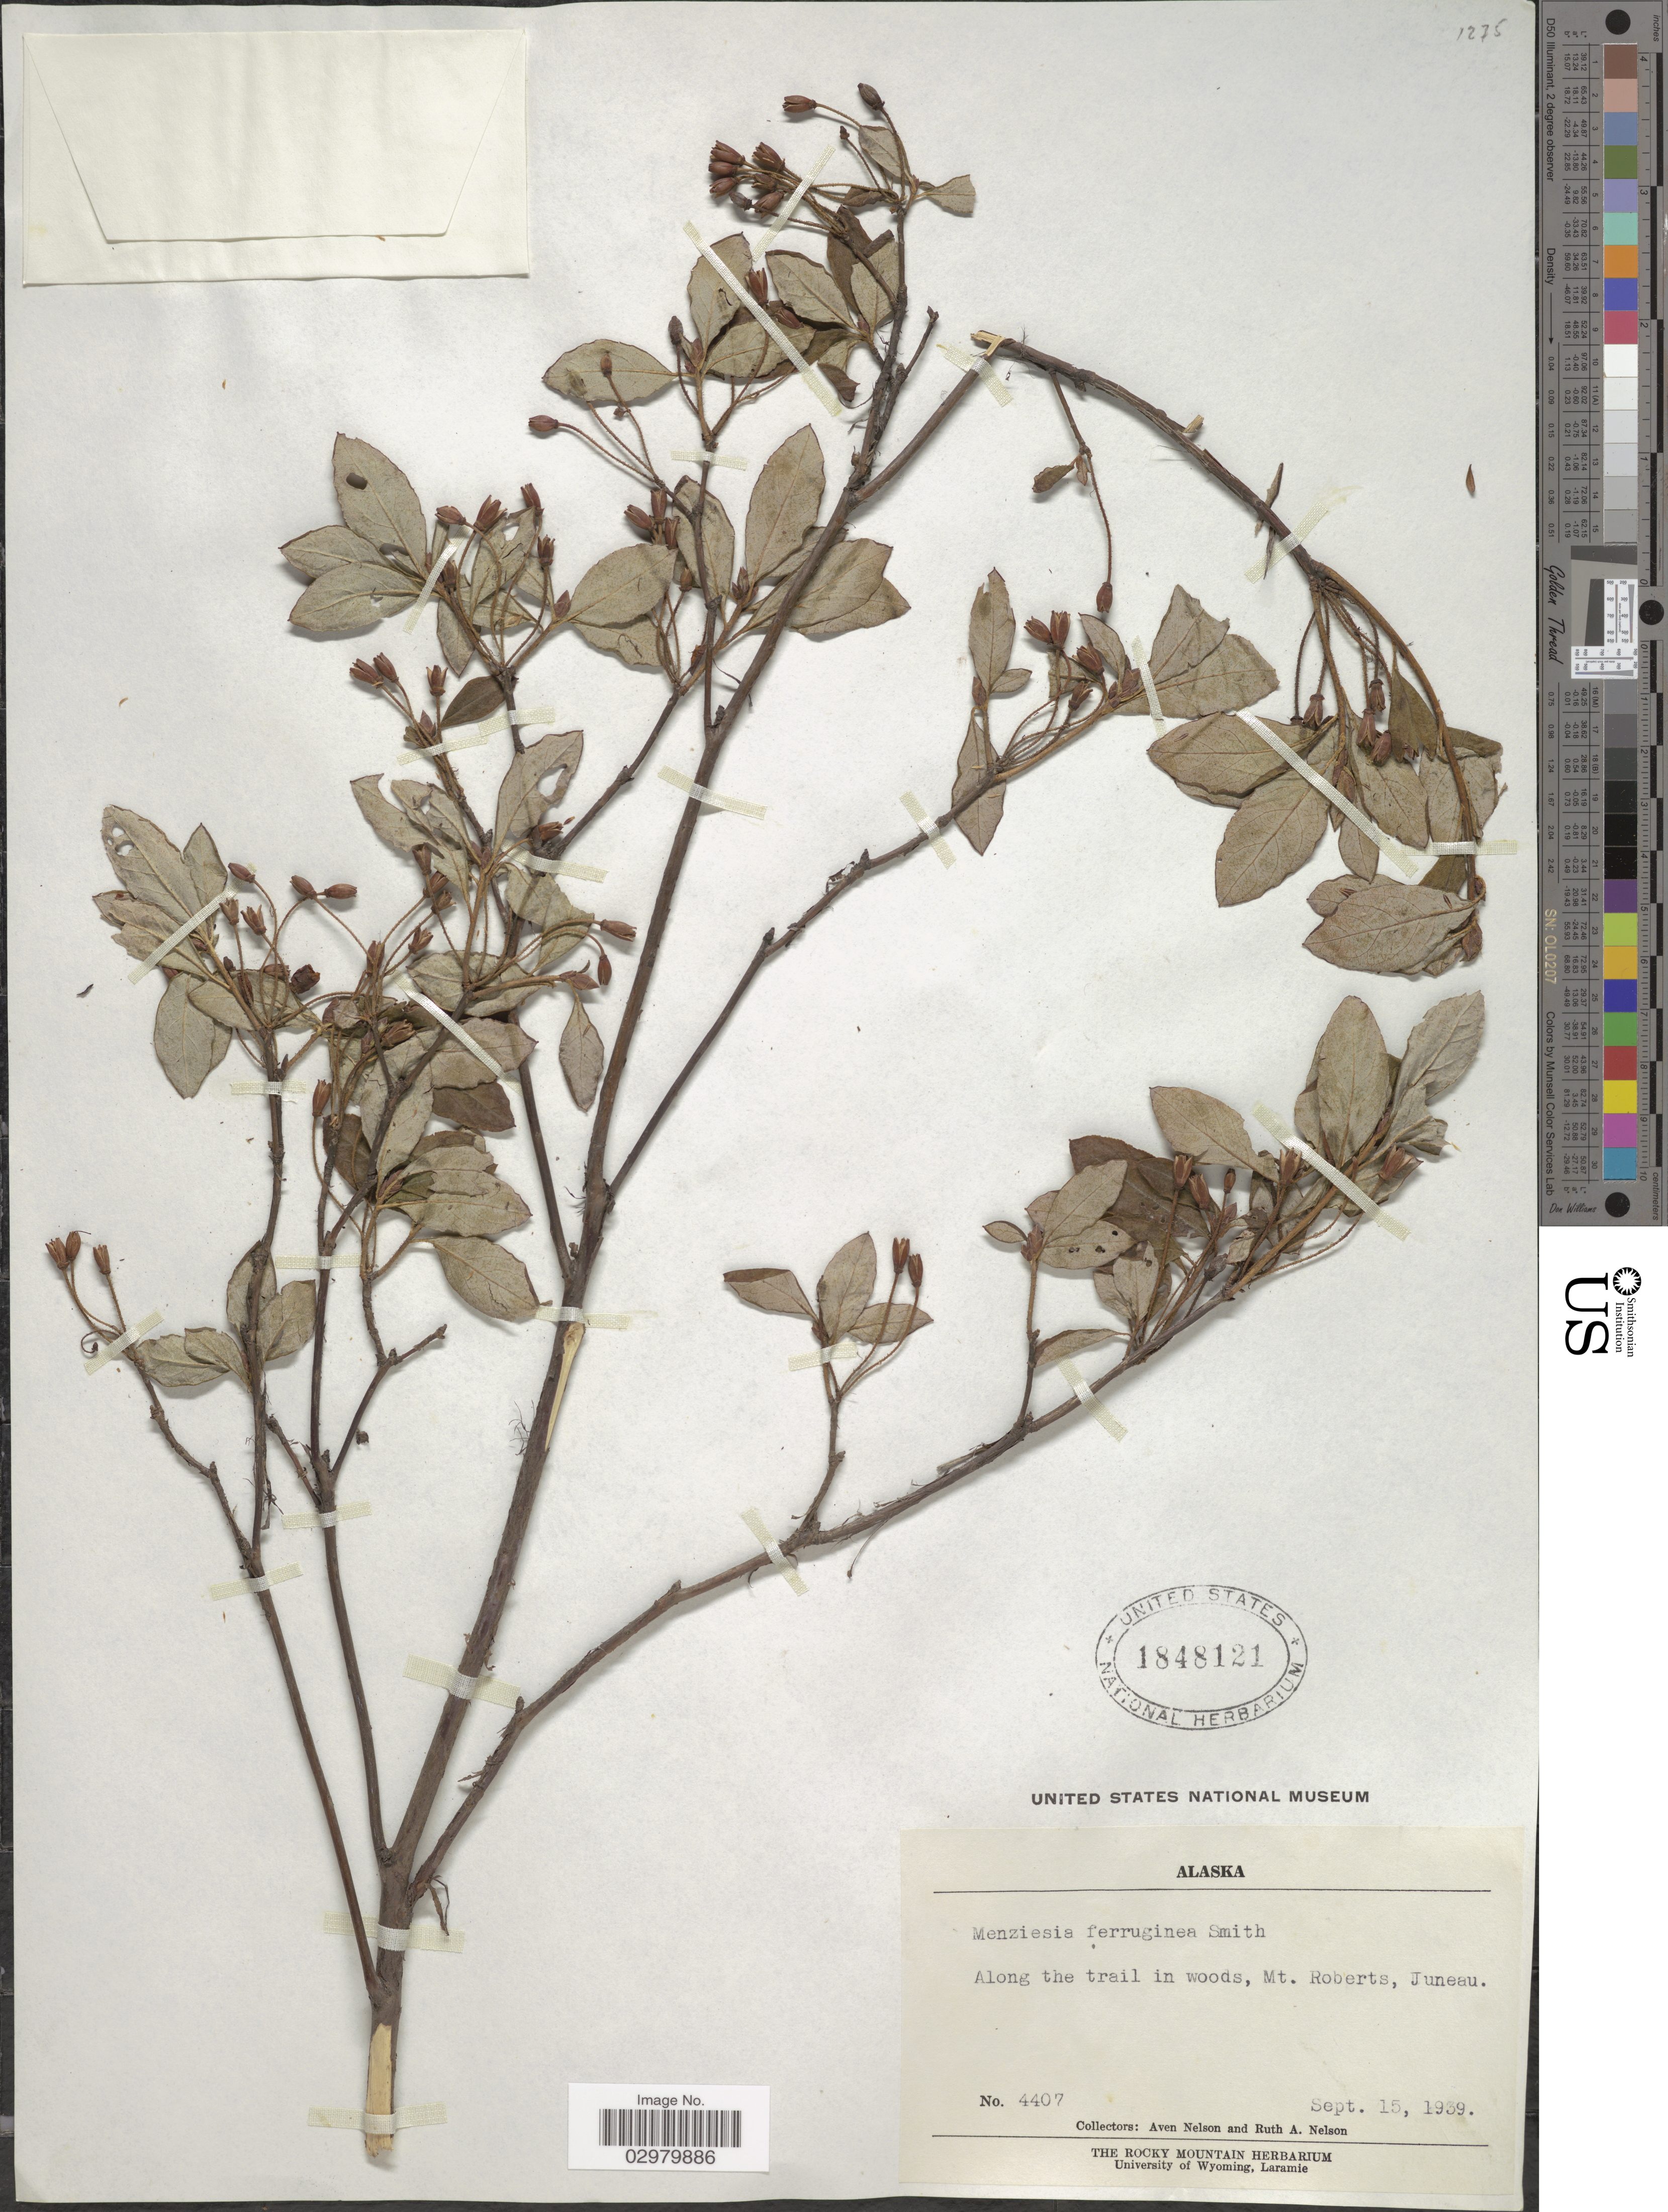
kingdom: Plantae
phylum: Tracheophyta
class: Magnoliopsida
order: Ericales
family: Ericaceae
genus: Menziesia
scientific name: Menziesia ferruginea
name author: Sm.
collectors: A. Nelson & R. A. Nelson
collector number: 4407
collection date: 1939-09-15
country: United States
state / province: Alaska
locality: Along the trail on woods, Mt. Roberts, Juneau.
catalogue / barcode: US 1848121